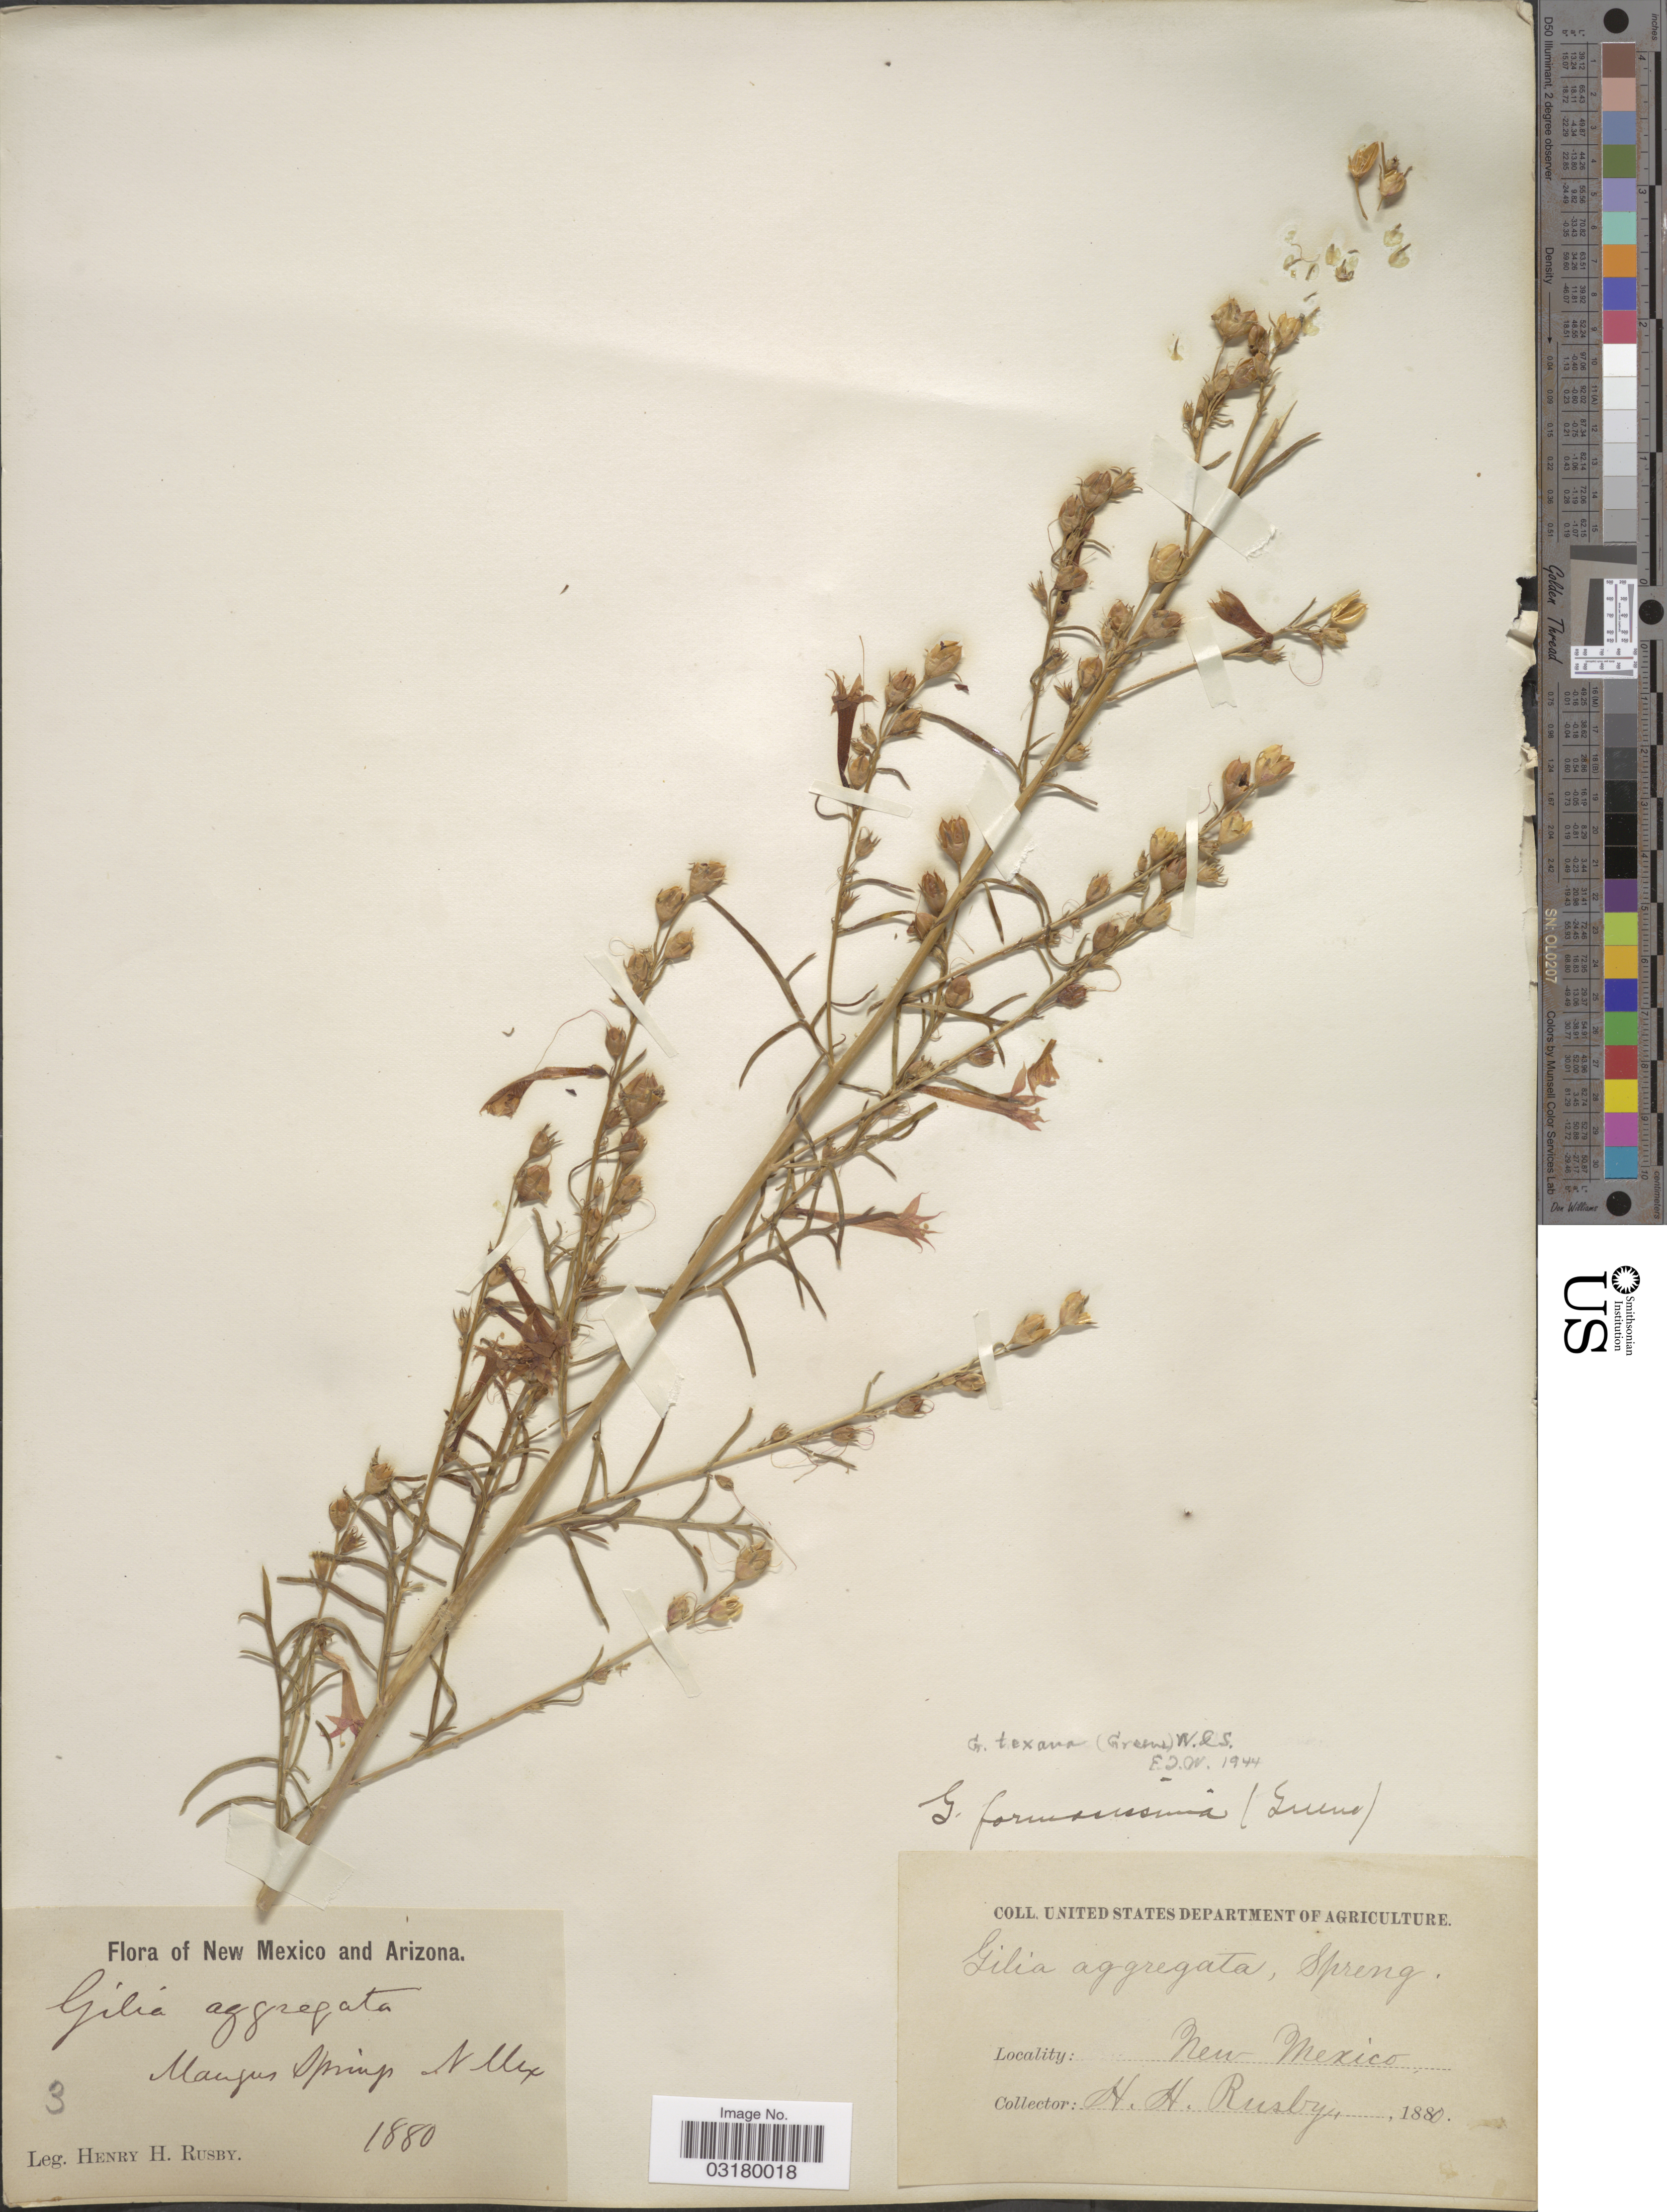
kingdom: Plantae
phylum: Tracheophyta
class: Magnoliopsida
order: Ericales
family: Polemoniaceae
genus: Ipomopsis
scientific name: Ipomopsis aggregata subsp. formosissima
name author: (Greene) Wherry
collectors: H. H. Rusby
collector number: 3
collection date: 1880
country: United States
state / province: New Mexico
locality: Mangus Springs.